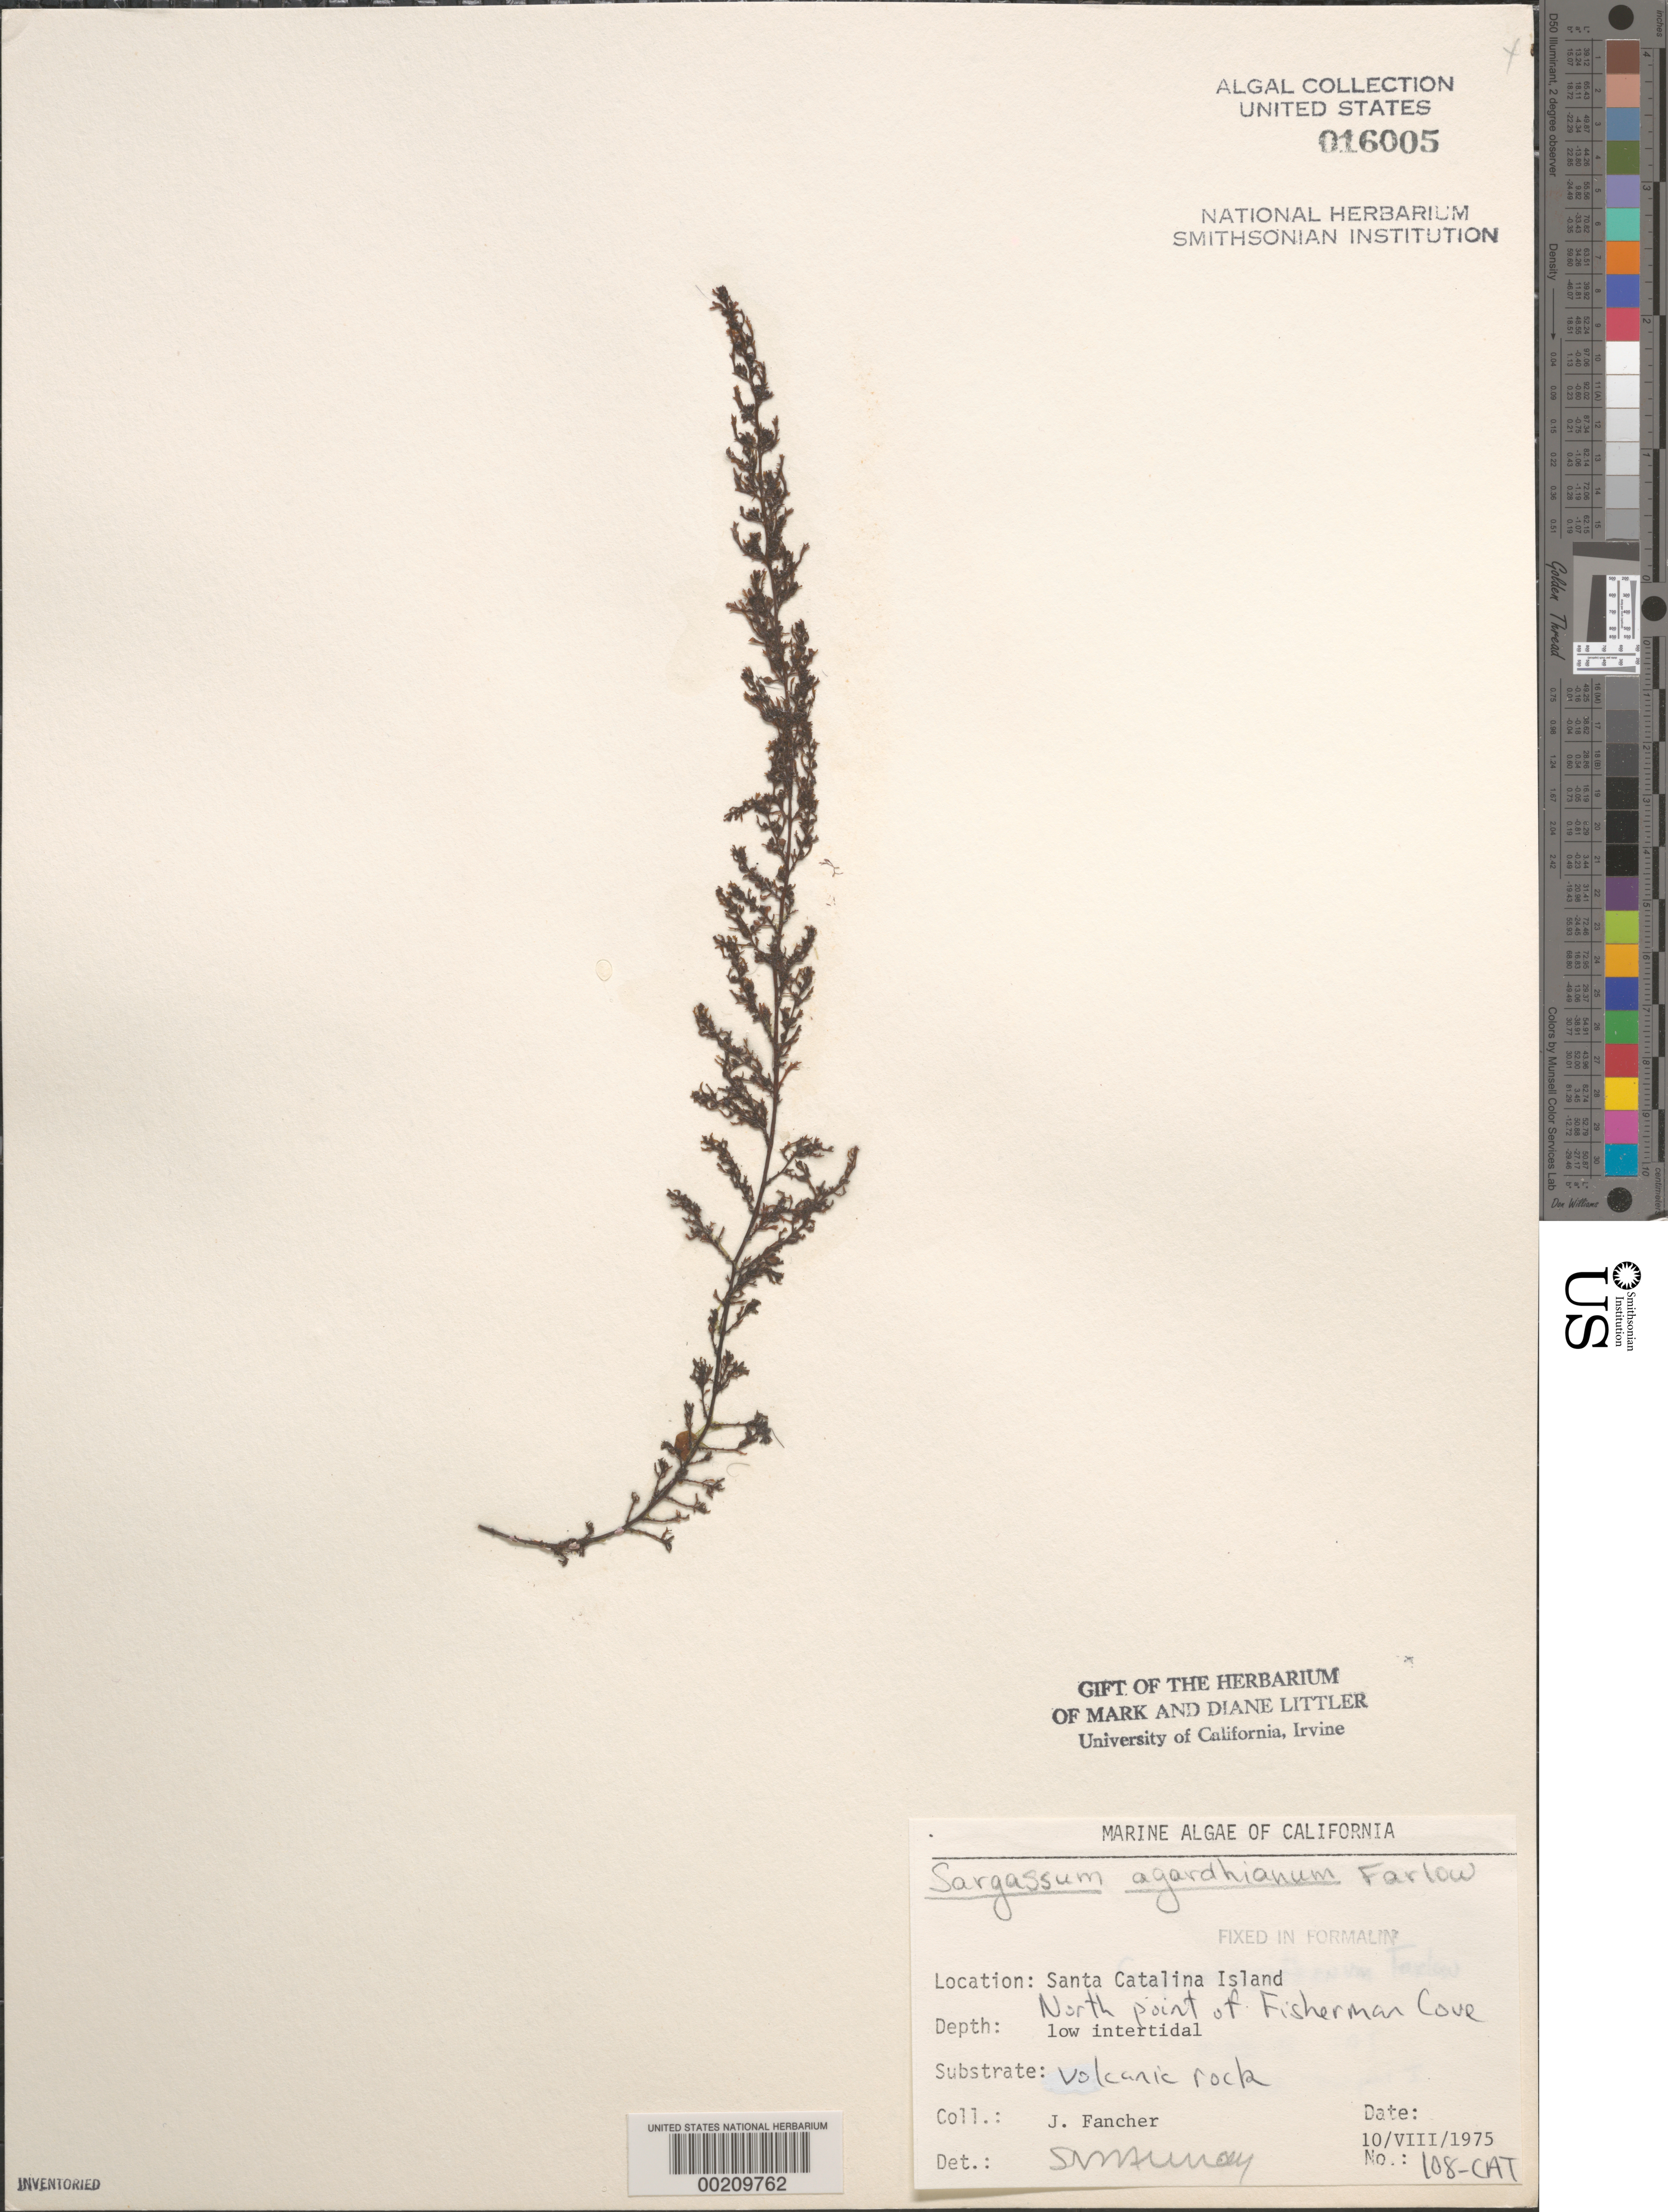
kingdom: Chromista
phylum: Ochrophyta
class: Phaeophyceae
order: Fucales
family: Sargassaceae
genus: Sargassum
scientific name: Sargassum agardhianum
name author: Farl. in J. Agardh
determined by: Murray, S. N.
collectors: J. Fancher, W. Fitt, S. N. Murray, P. J. Trabue & K. Yoshihara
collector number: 108-cat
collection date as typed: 10 Aug 1975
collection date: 1975-08-10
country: United States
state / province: California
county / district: Los Angeles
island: Santa Catalina Island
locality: Fishermen Cove, North Point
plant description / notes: BLM-SOCALBIGHT Rocky Intertidal Survey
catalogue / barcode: US 16005